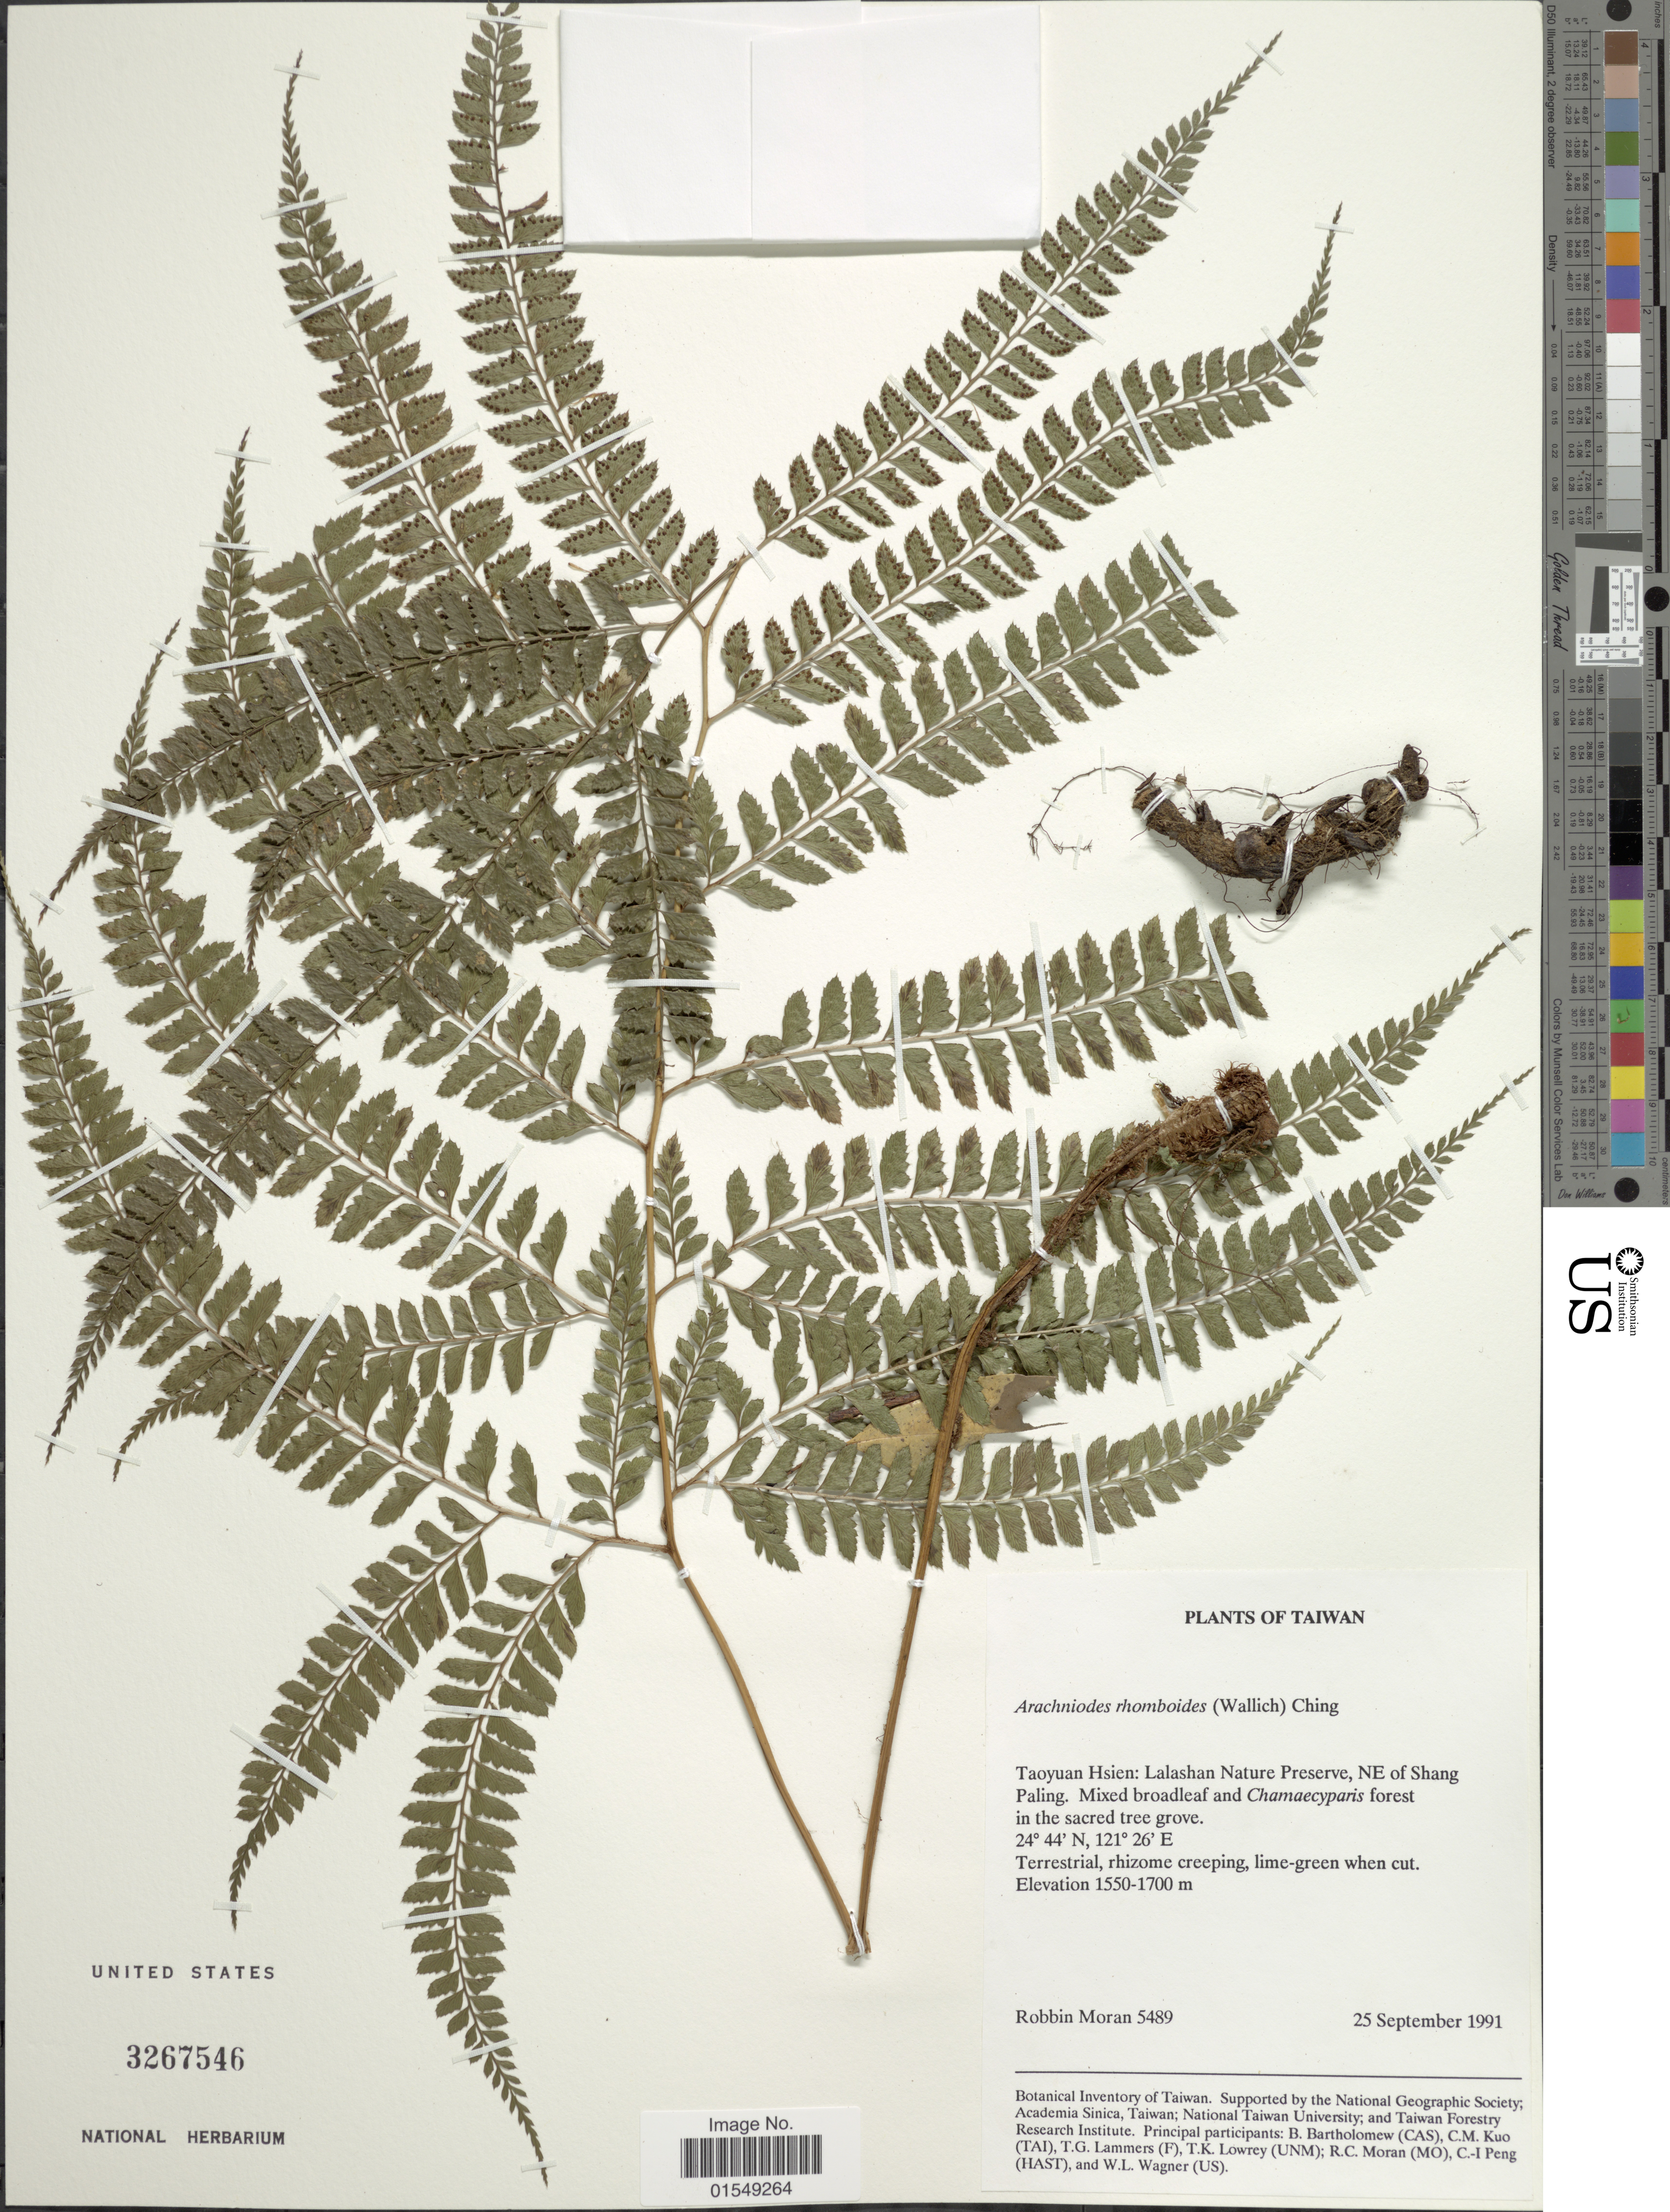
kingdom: Plantae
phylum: Tracheophyta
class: Polypodiopsida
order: Polypodiales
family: Dryopteridaceae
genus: Arachniodes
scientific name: Arachniodes rhomboidea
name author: (Schott) Ching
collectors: R. C. Moran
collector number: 5489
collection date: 1991-09-25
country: Taiwan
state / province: Taoyuan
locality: Taoyuan Hsien: Lalashan Nature Preserve, NE of Shang Paling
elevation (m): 1550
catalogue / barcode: US 3267546